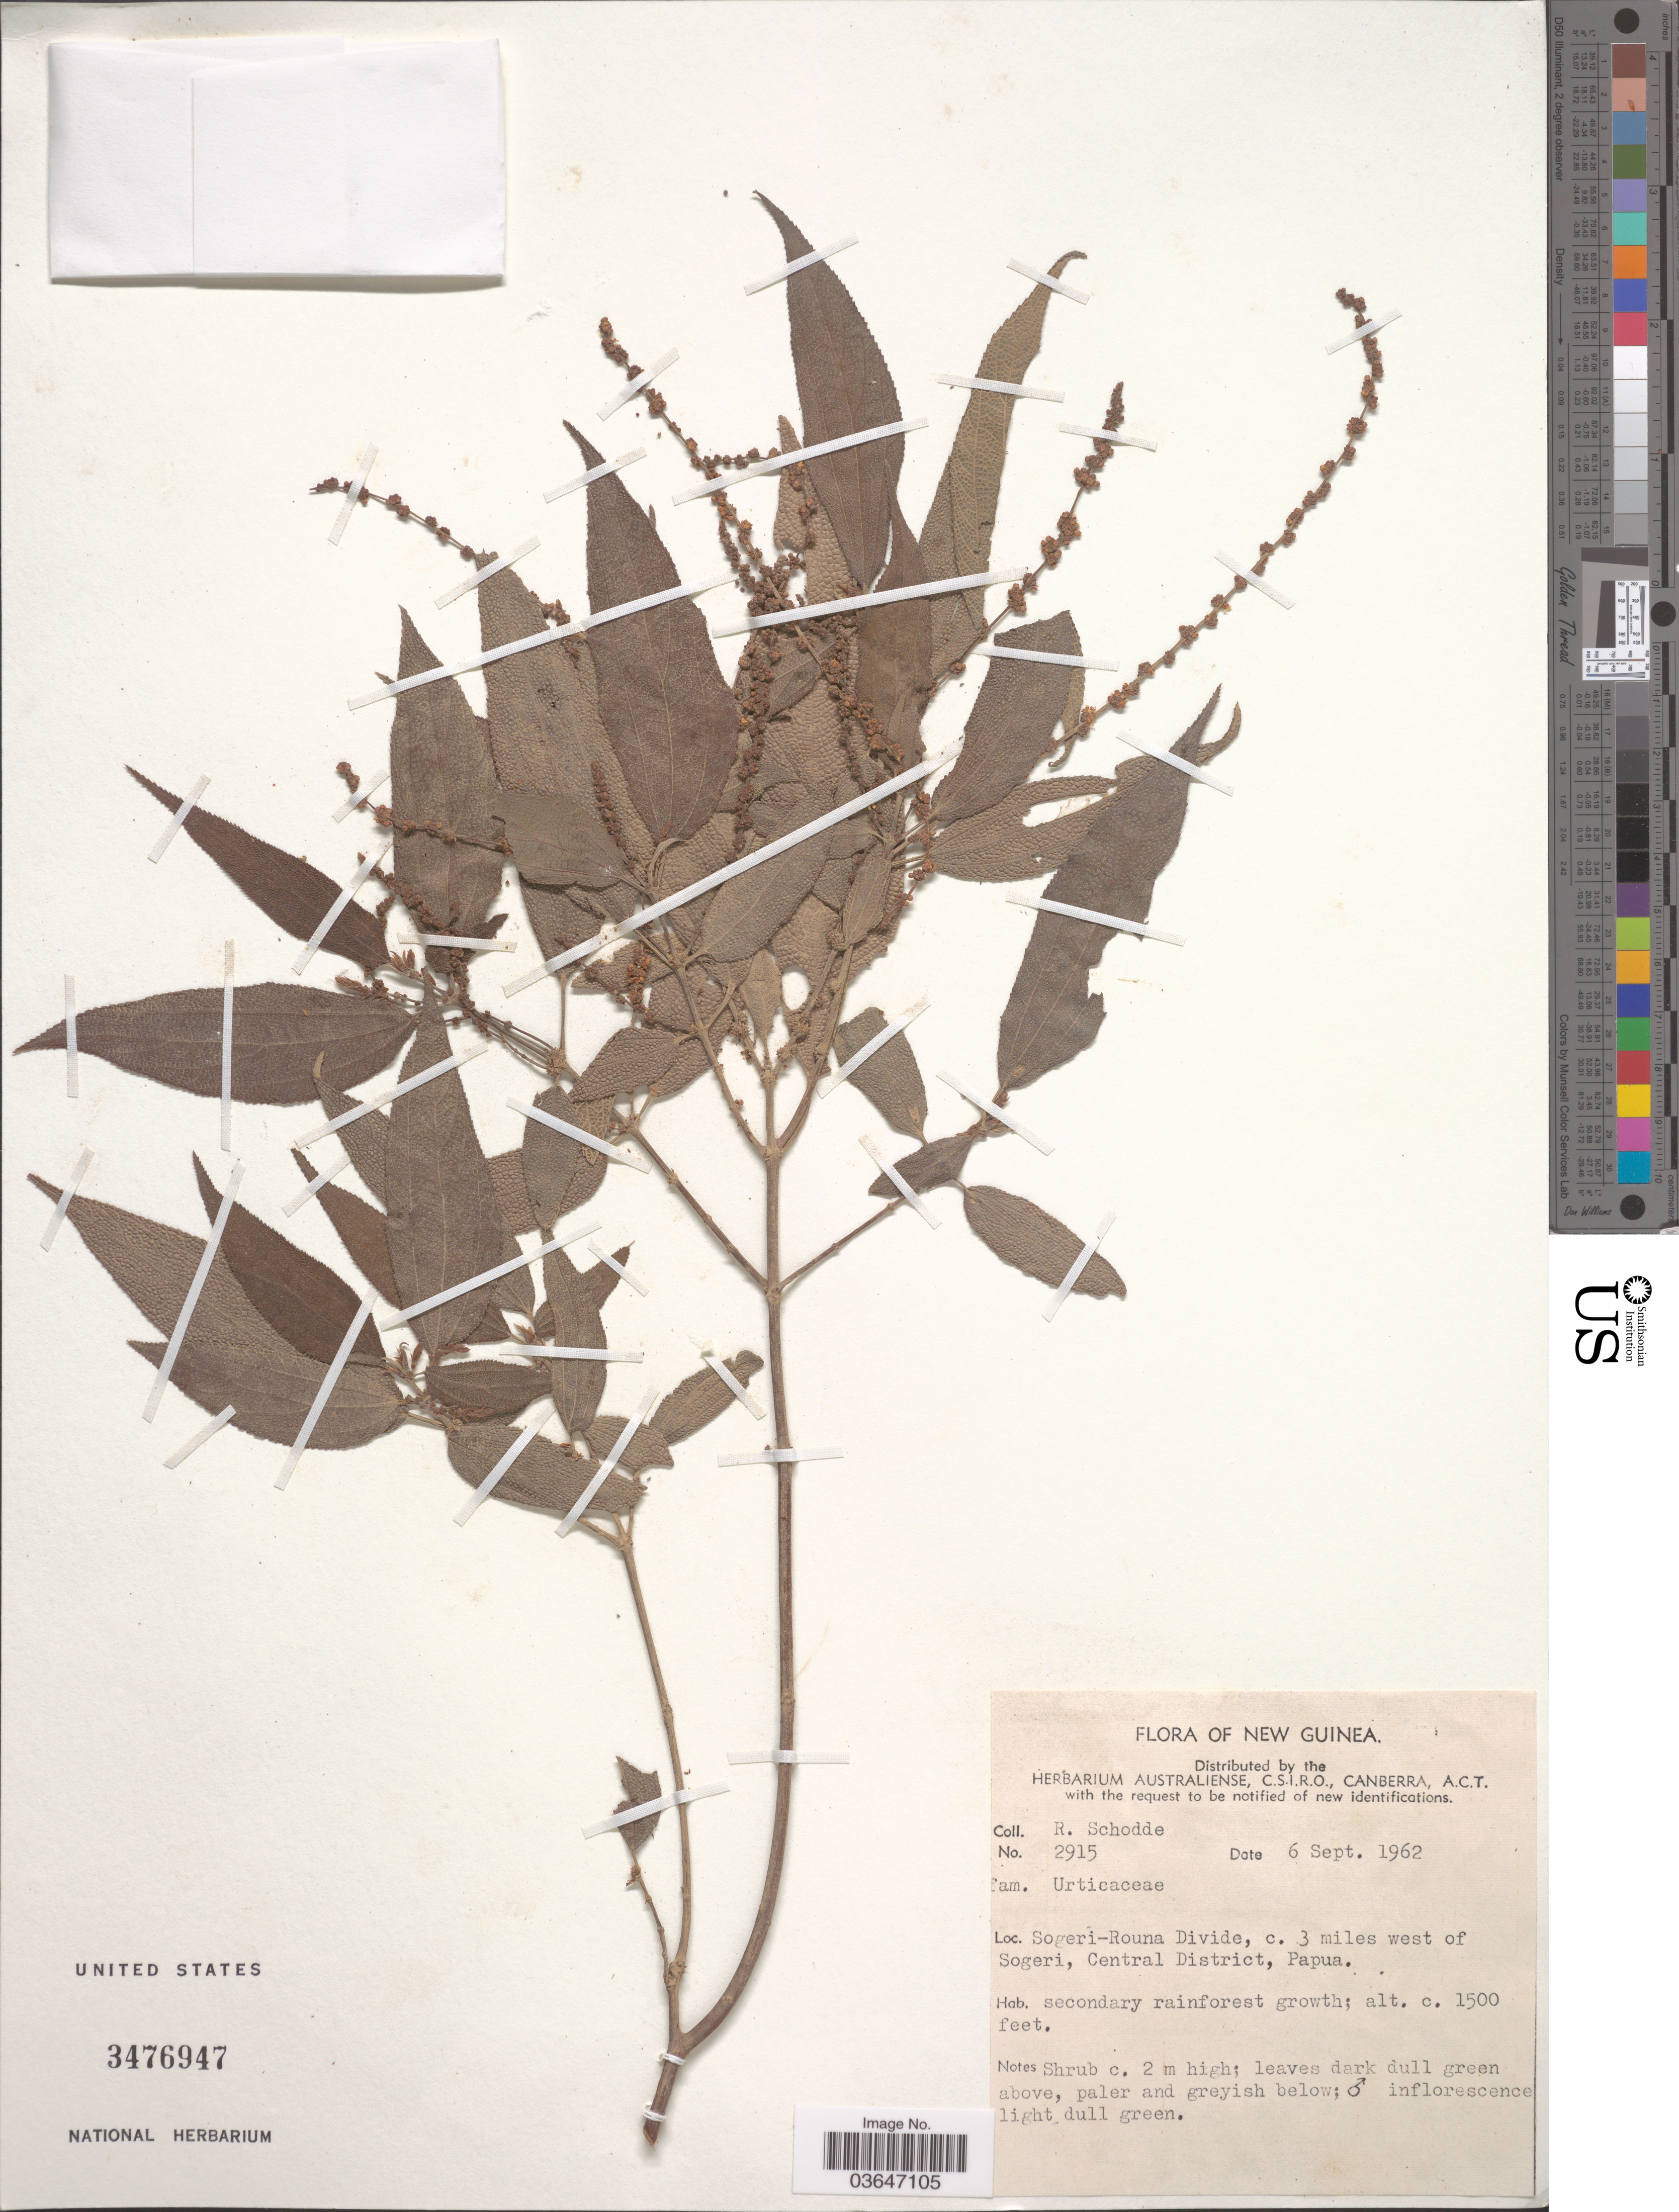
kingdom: Plantae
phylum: Tracheophyta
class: Magnoliopsida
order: Proteales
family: Proteaceae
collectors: R. Schodde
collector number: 2915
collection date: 1962-09-06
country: Papua New Guinea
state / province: Central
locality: New Guinea. Sogeri-Rouna Divide, c. 3 miles west of Sogeri, Central District, Papua.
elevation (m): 457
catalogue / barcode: US 3476947